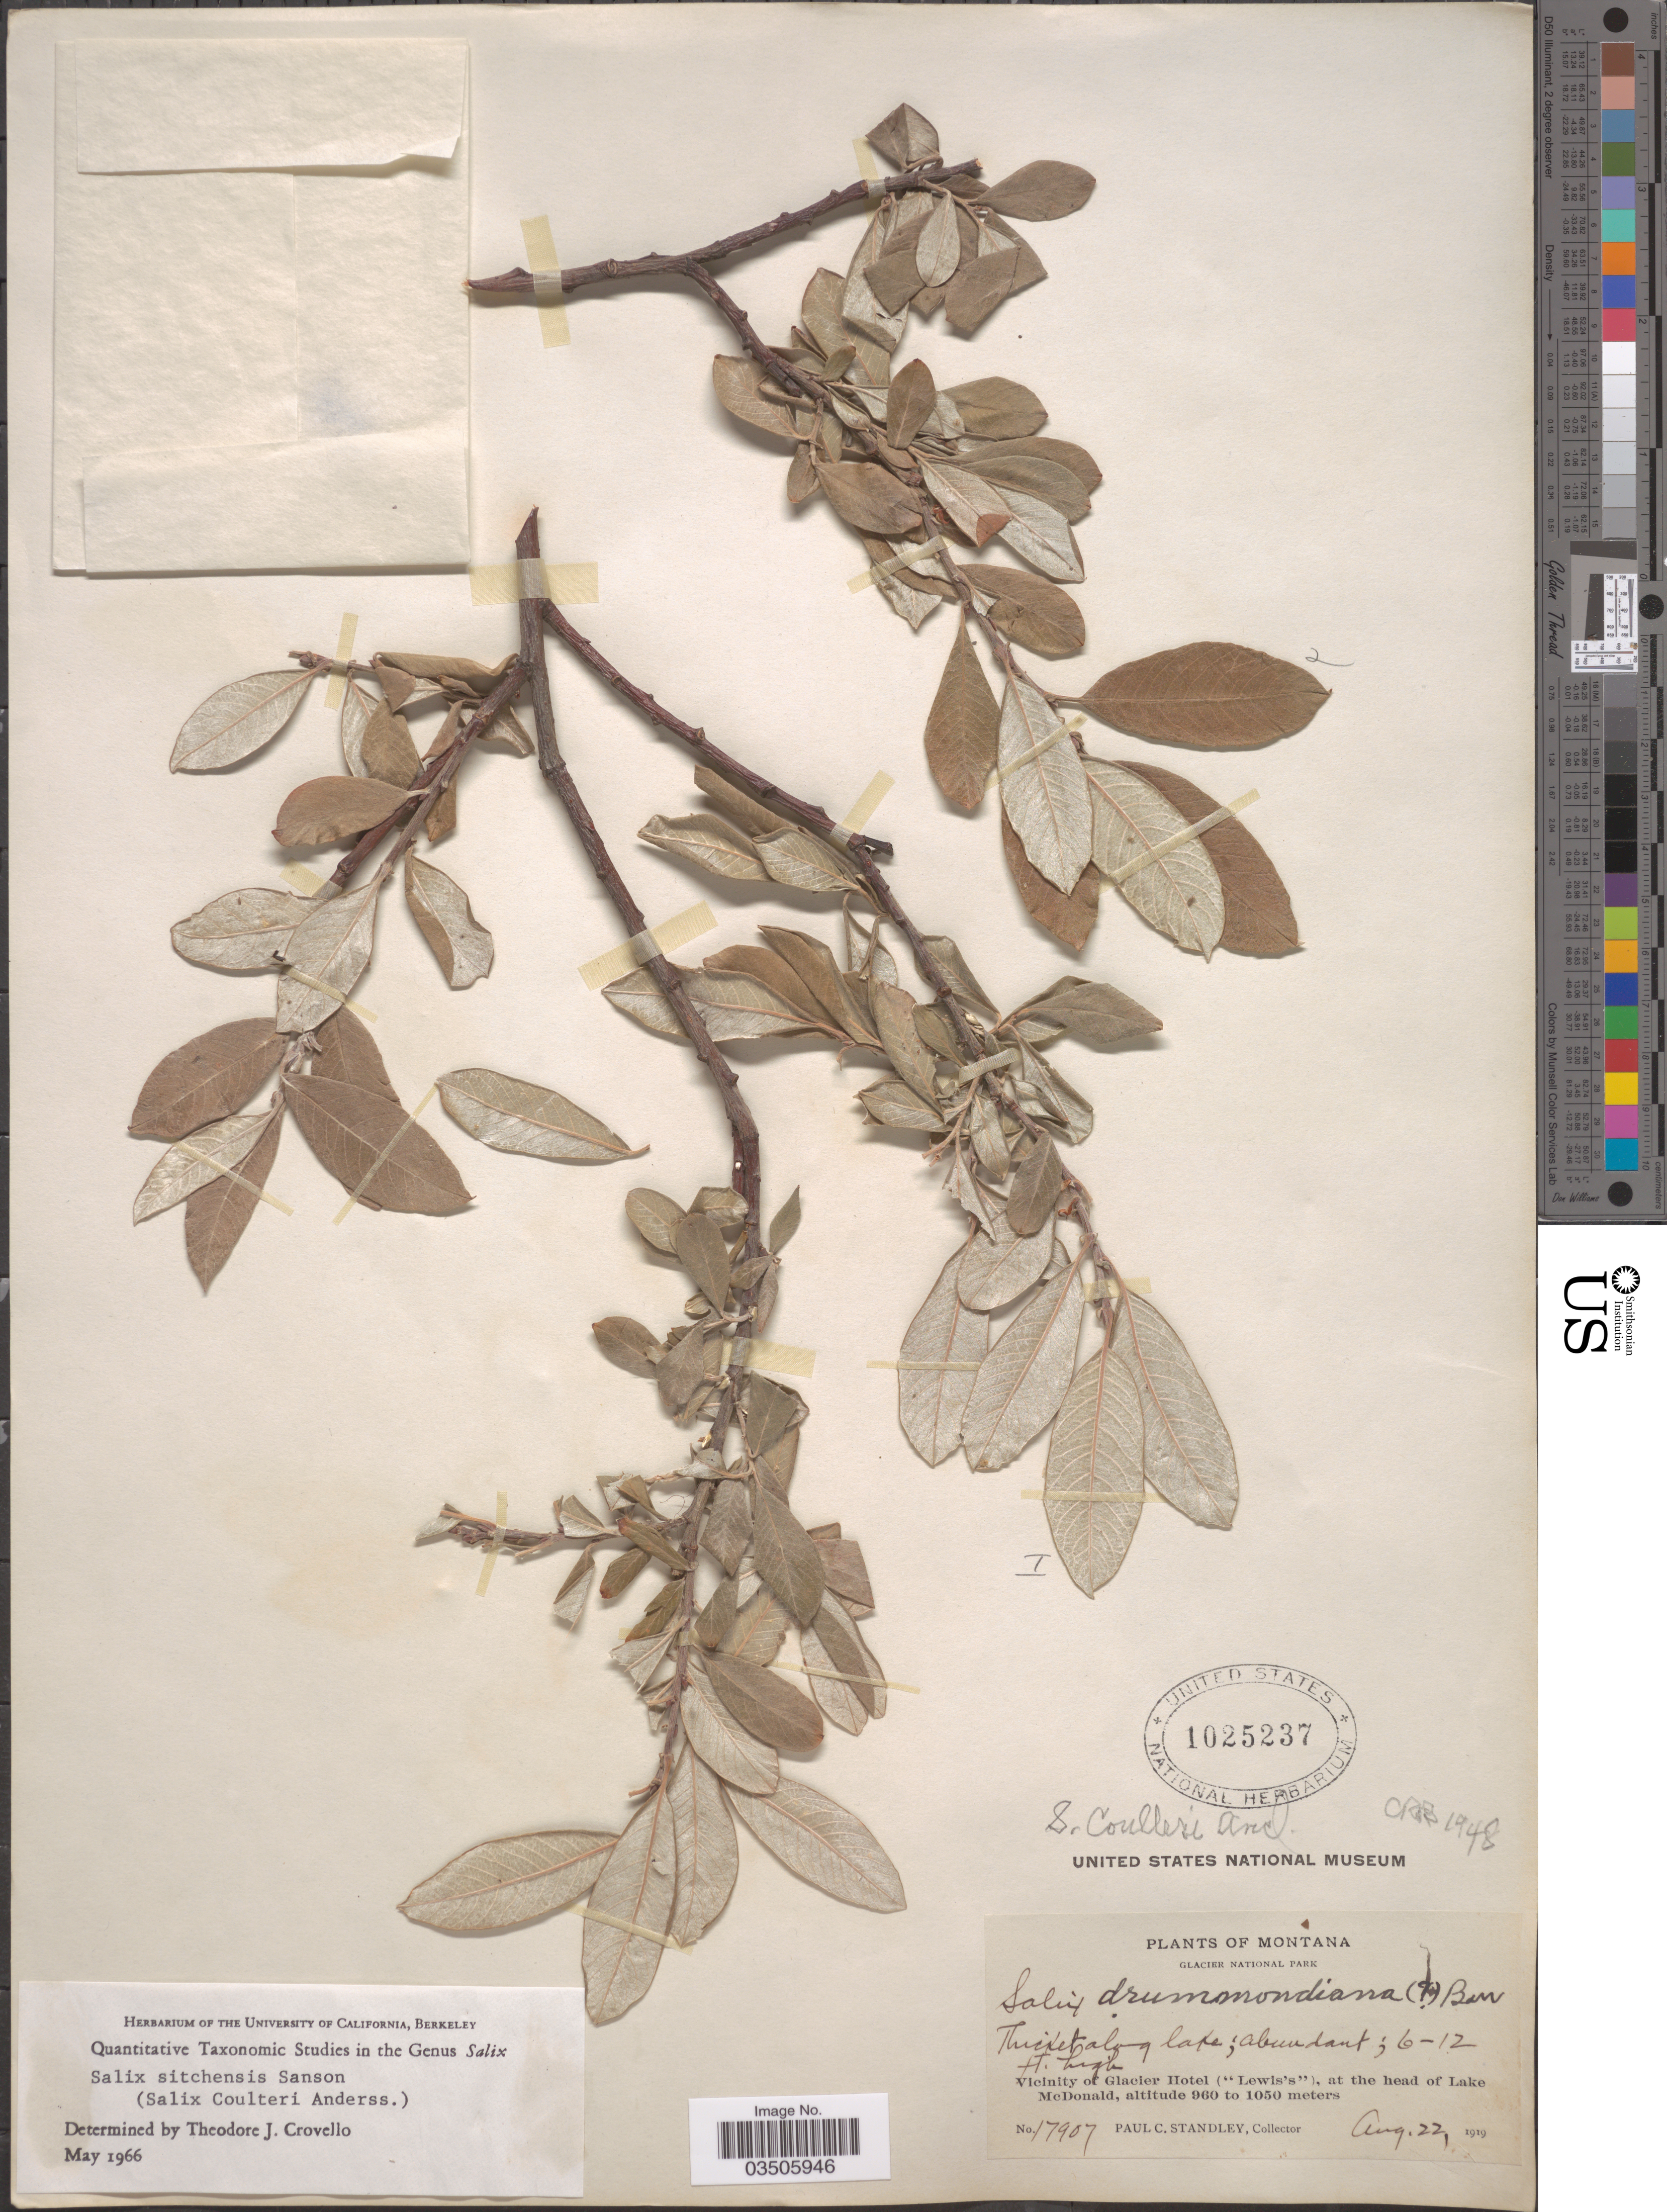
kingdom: Plantae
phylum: Tracheophyta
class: Magnoliopsida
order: Malpighiales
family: Salicaceae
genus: Salix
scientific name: Salix sitchensis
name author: Sanson ex Bong.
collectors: P. C. Standley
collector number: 17907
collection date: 1919-08-22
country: United States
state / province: Montana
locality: Glacier National Park. Vicinity of Glacier Hotel ("Lewis's"), at the head of Lake McDonald.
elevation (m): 960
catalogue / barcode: US 1025237